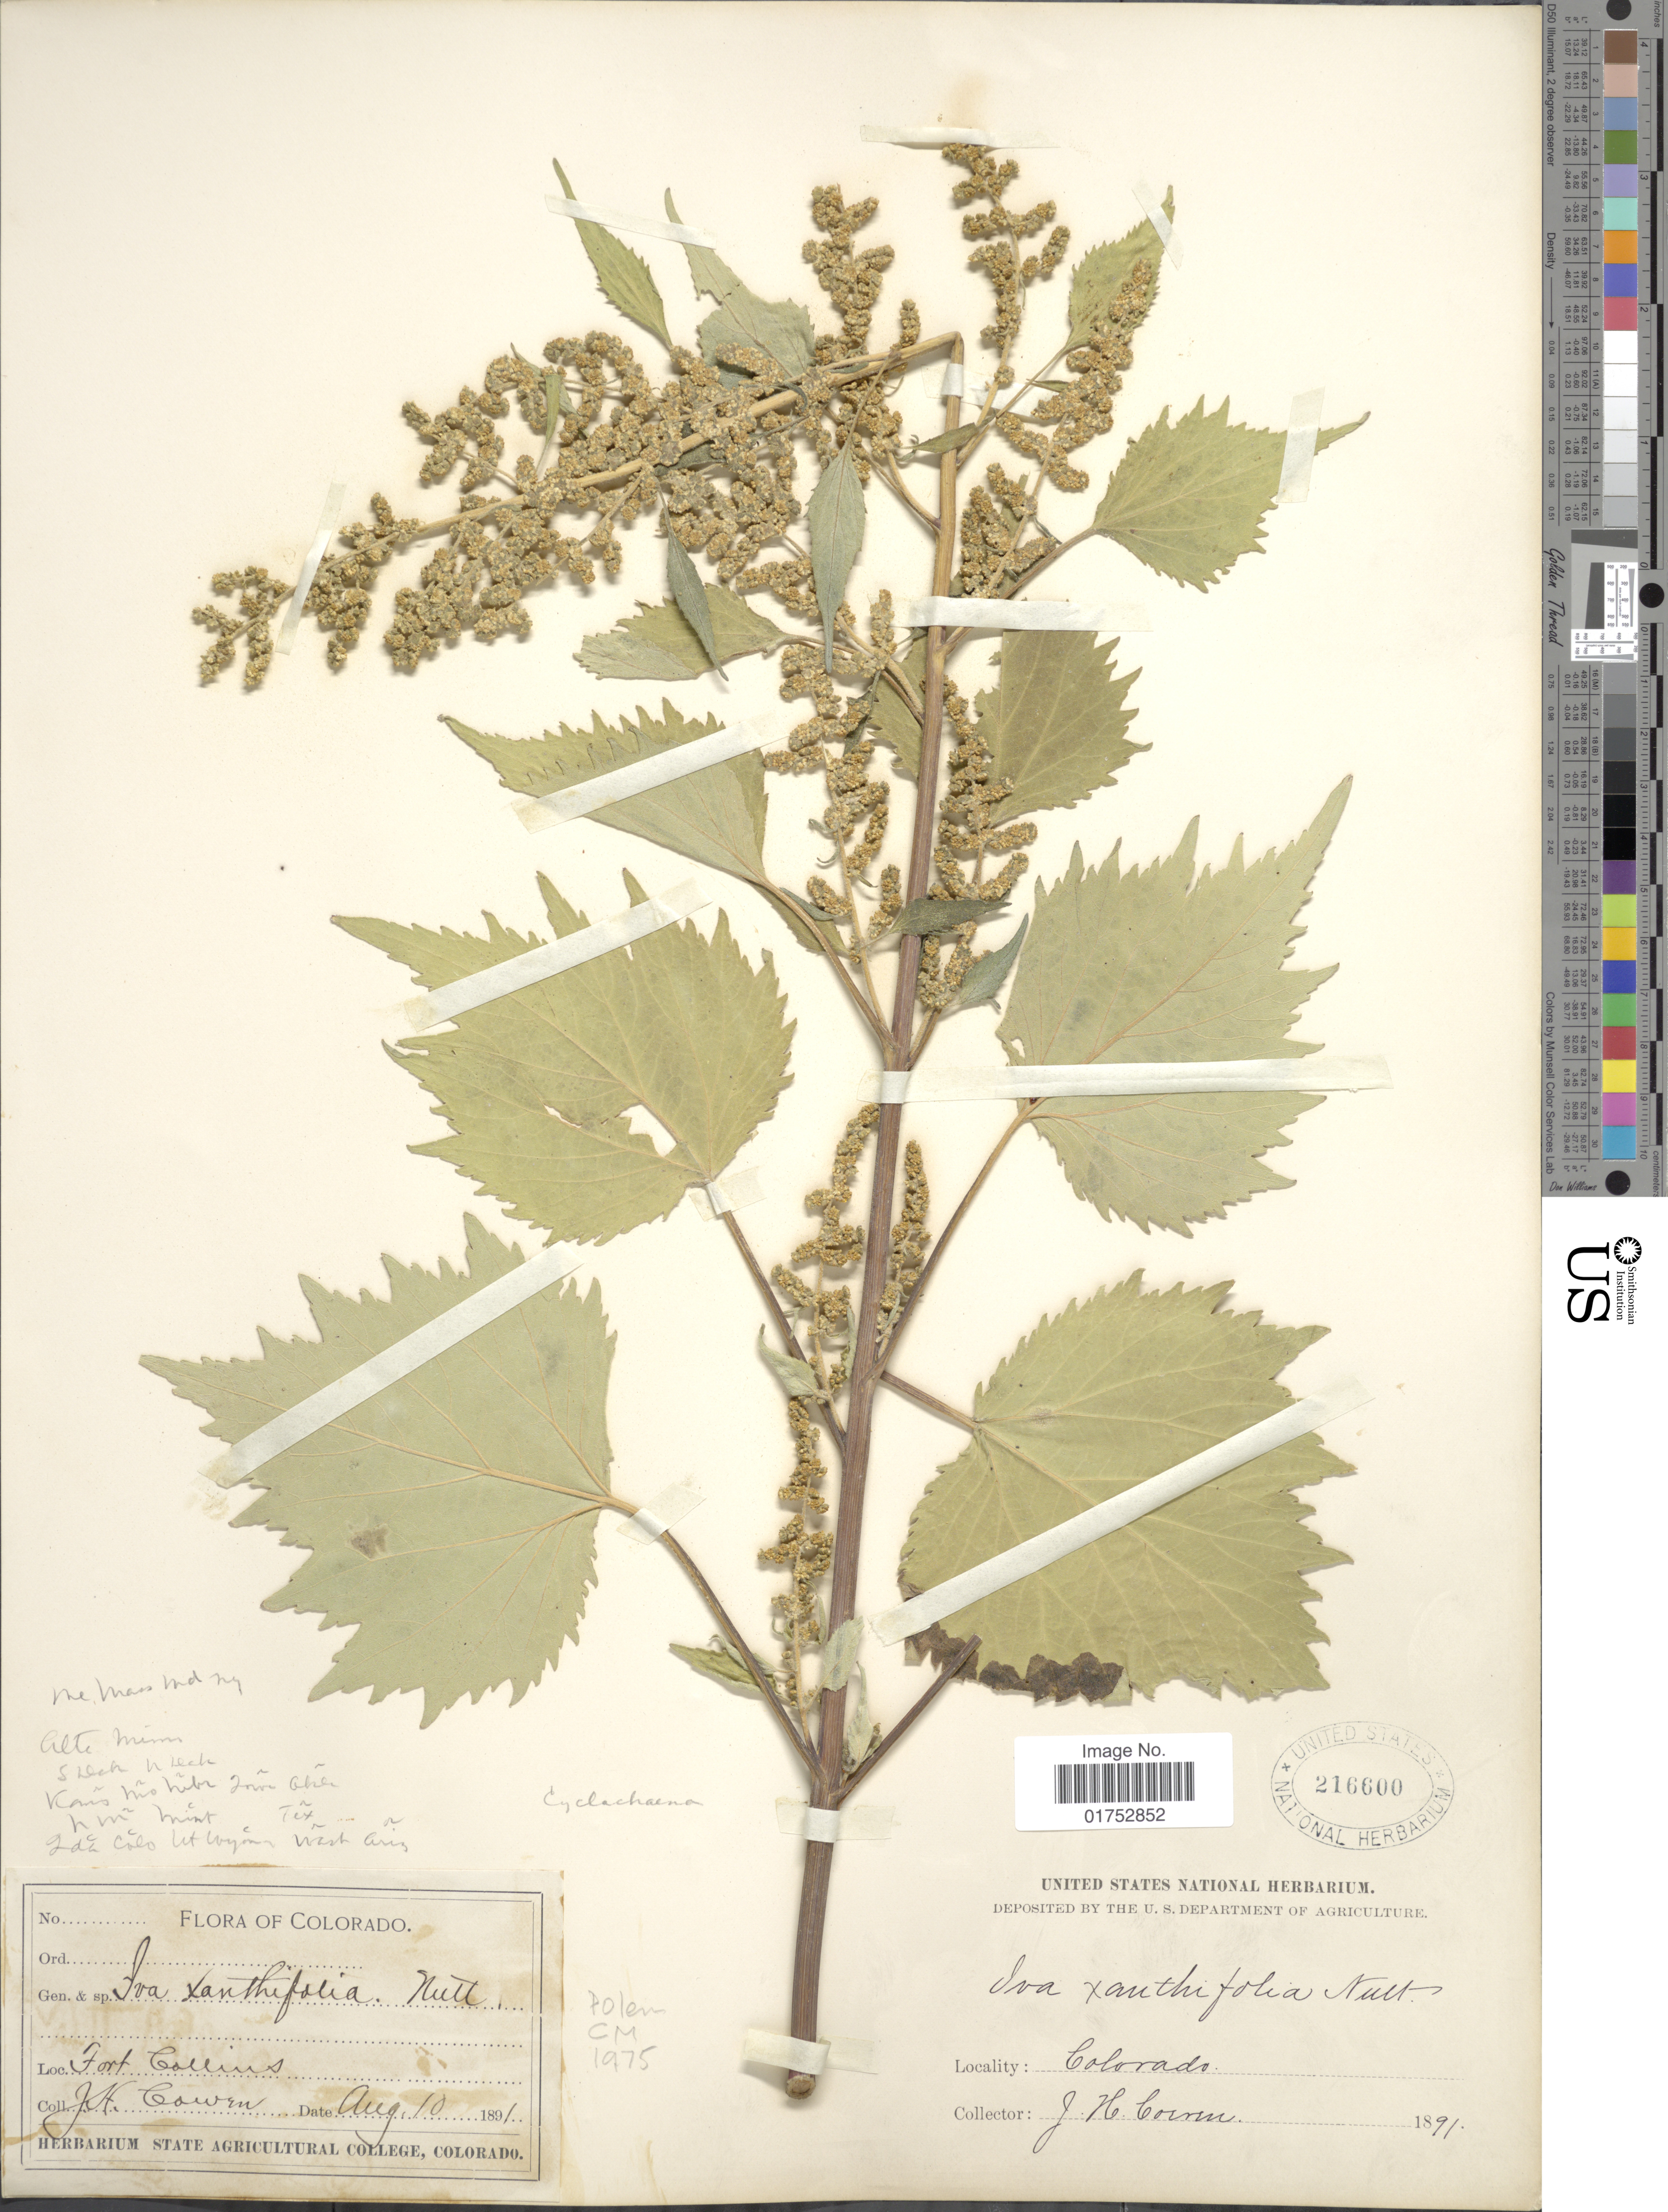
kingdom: Plantae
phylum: Tracheophyta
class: Magnoliopsida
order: Asterales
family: Asteraceae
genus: Iva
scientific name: Iva xanthifolia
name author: Nutt.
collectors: J. H. Cowen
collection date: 1891-08-10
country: United States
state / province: Colorado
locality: Fort Collins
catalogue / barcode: US 216600